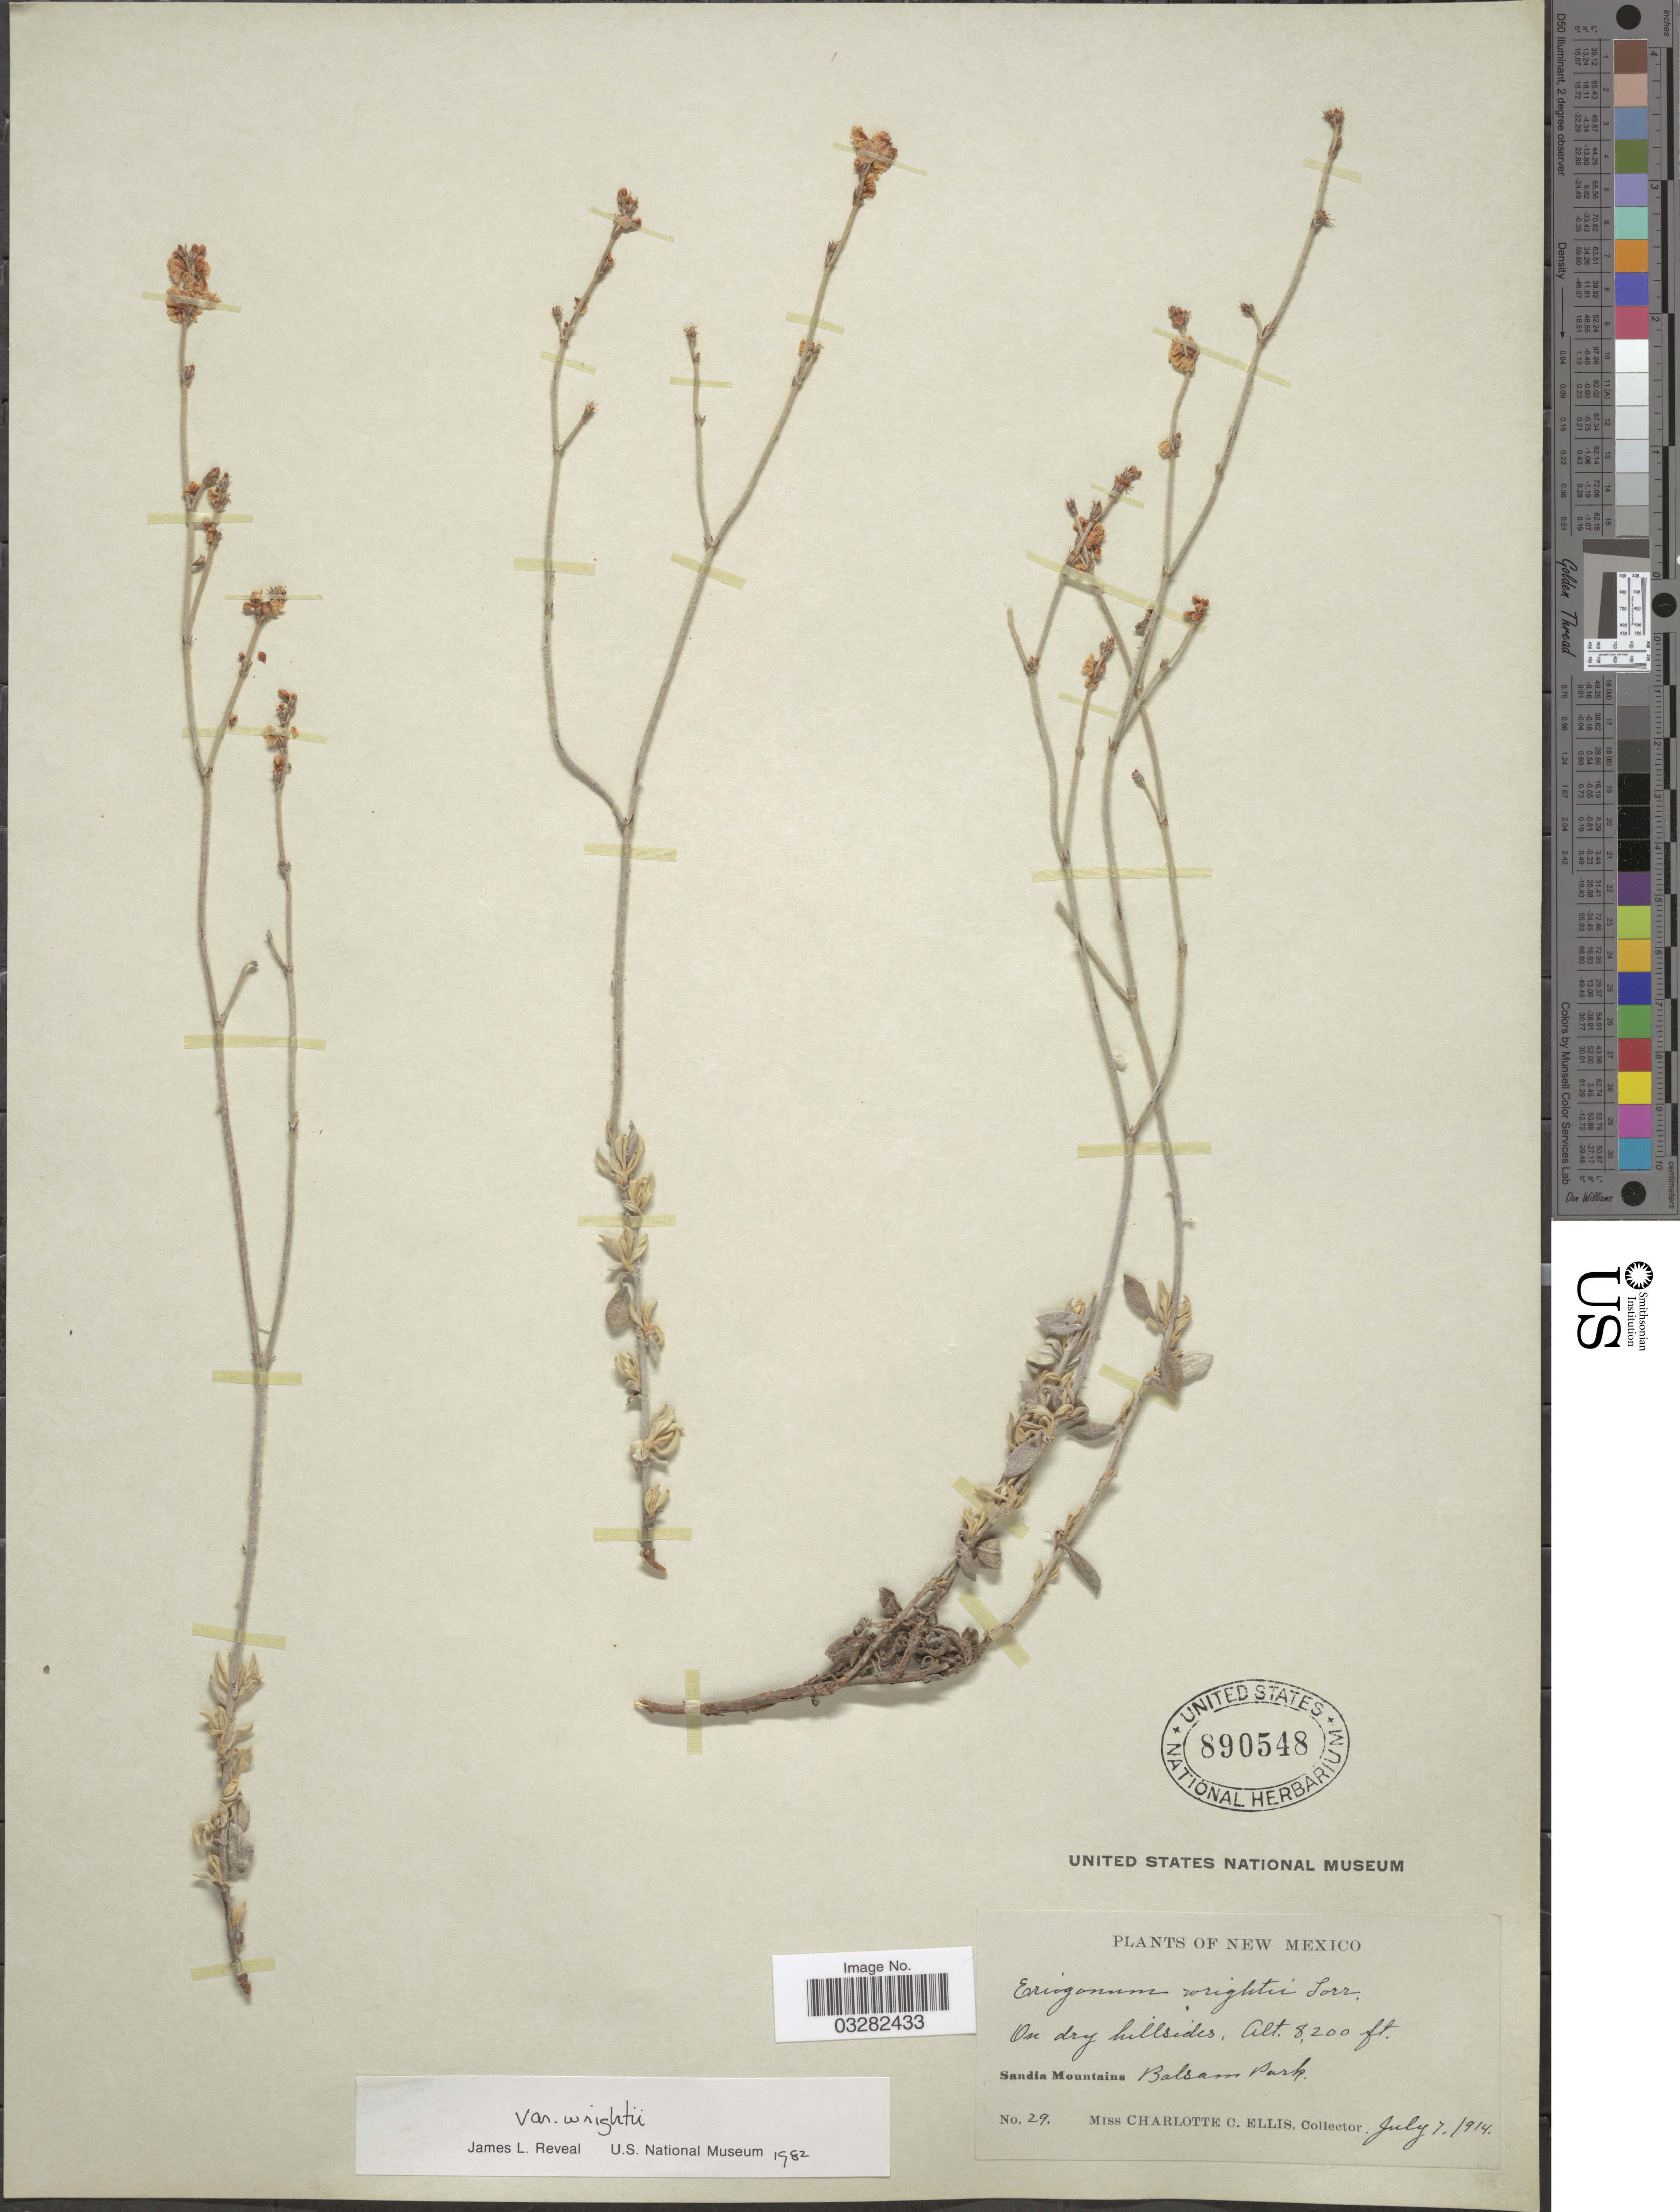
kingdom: Plantae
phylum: Tracheophyta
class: Magnoliopsida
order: Caryophyllales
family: Polygonaceae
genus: Eriogonum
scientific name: Eriogonum wrightii var. wrightii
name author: Torr. ex Benth.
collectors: C. C. Ellis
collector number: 29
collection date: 1914-07-07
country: United States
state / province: New Mexico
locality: Sandia Mountains, Balsam Park.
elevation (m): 2499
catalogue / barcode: US 890548